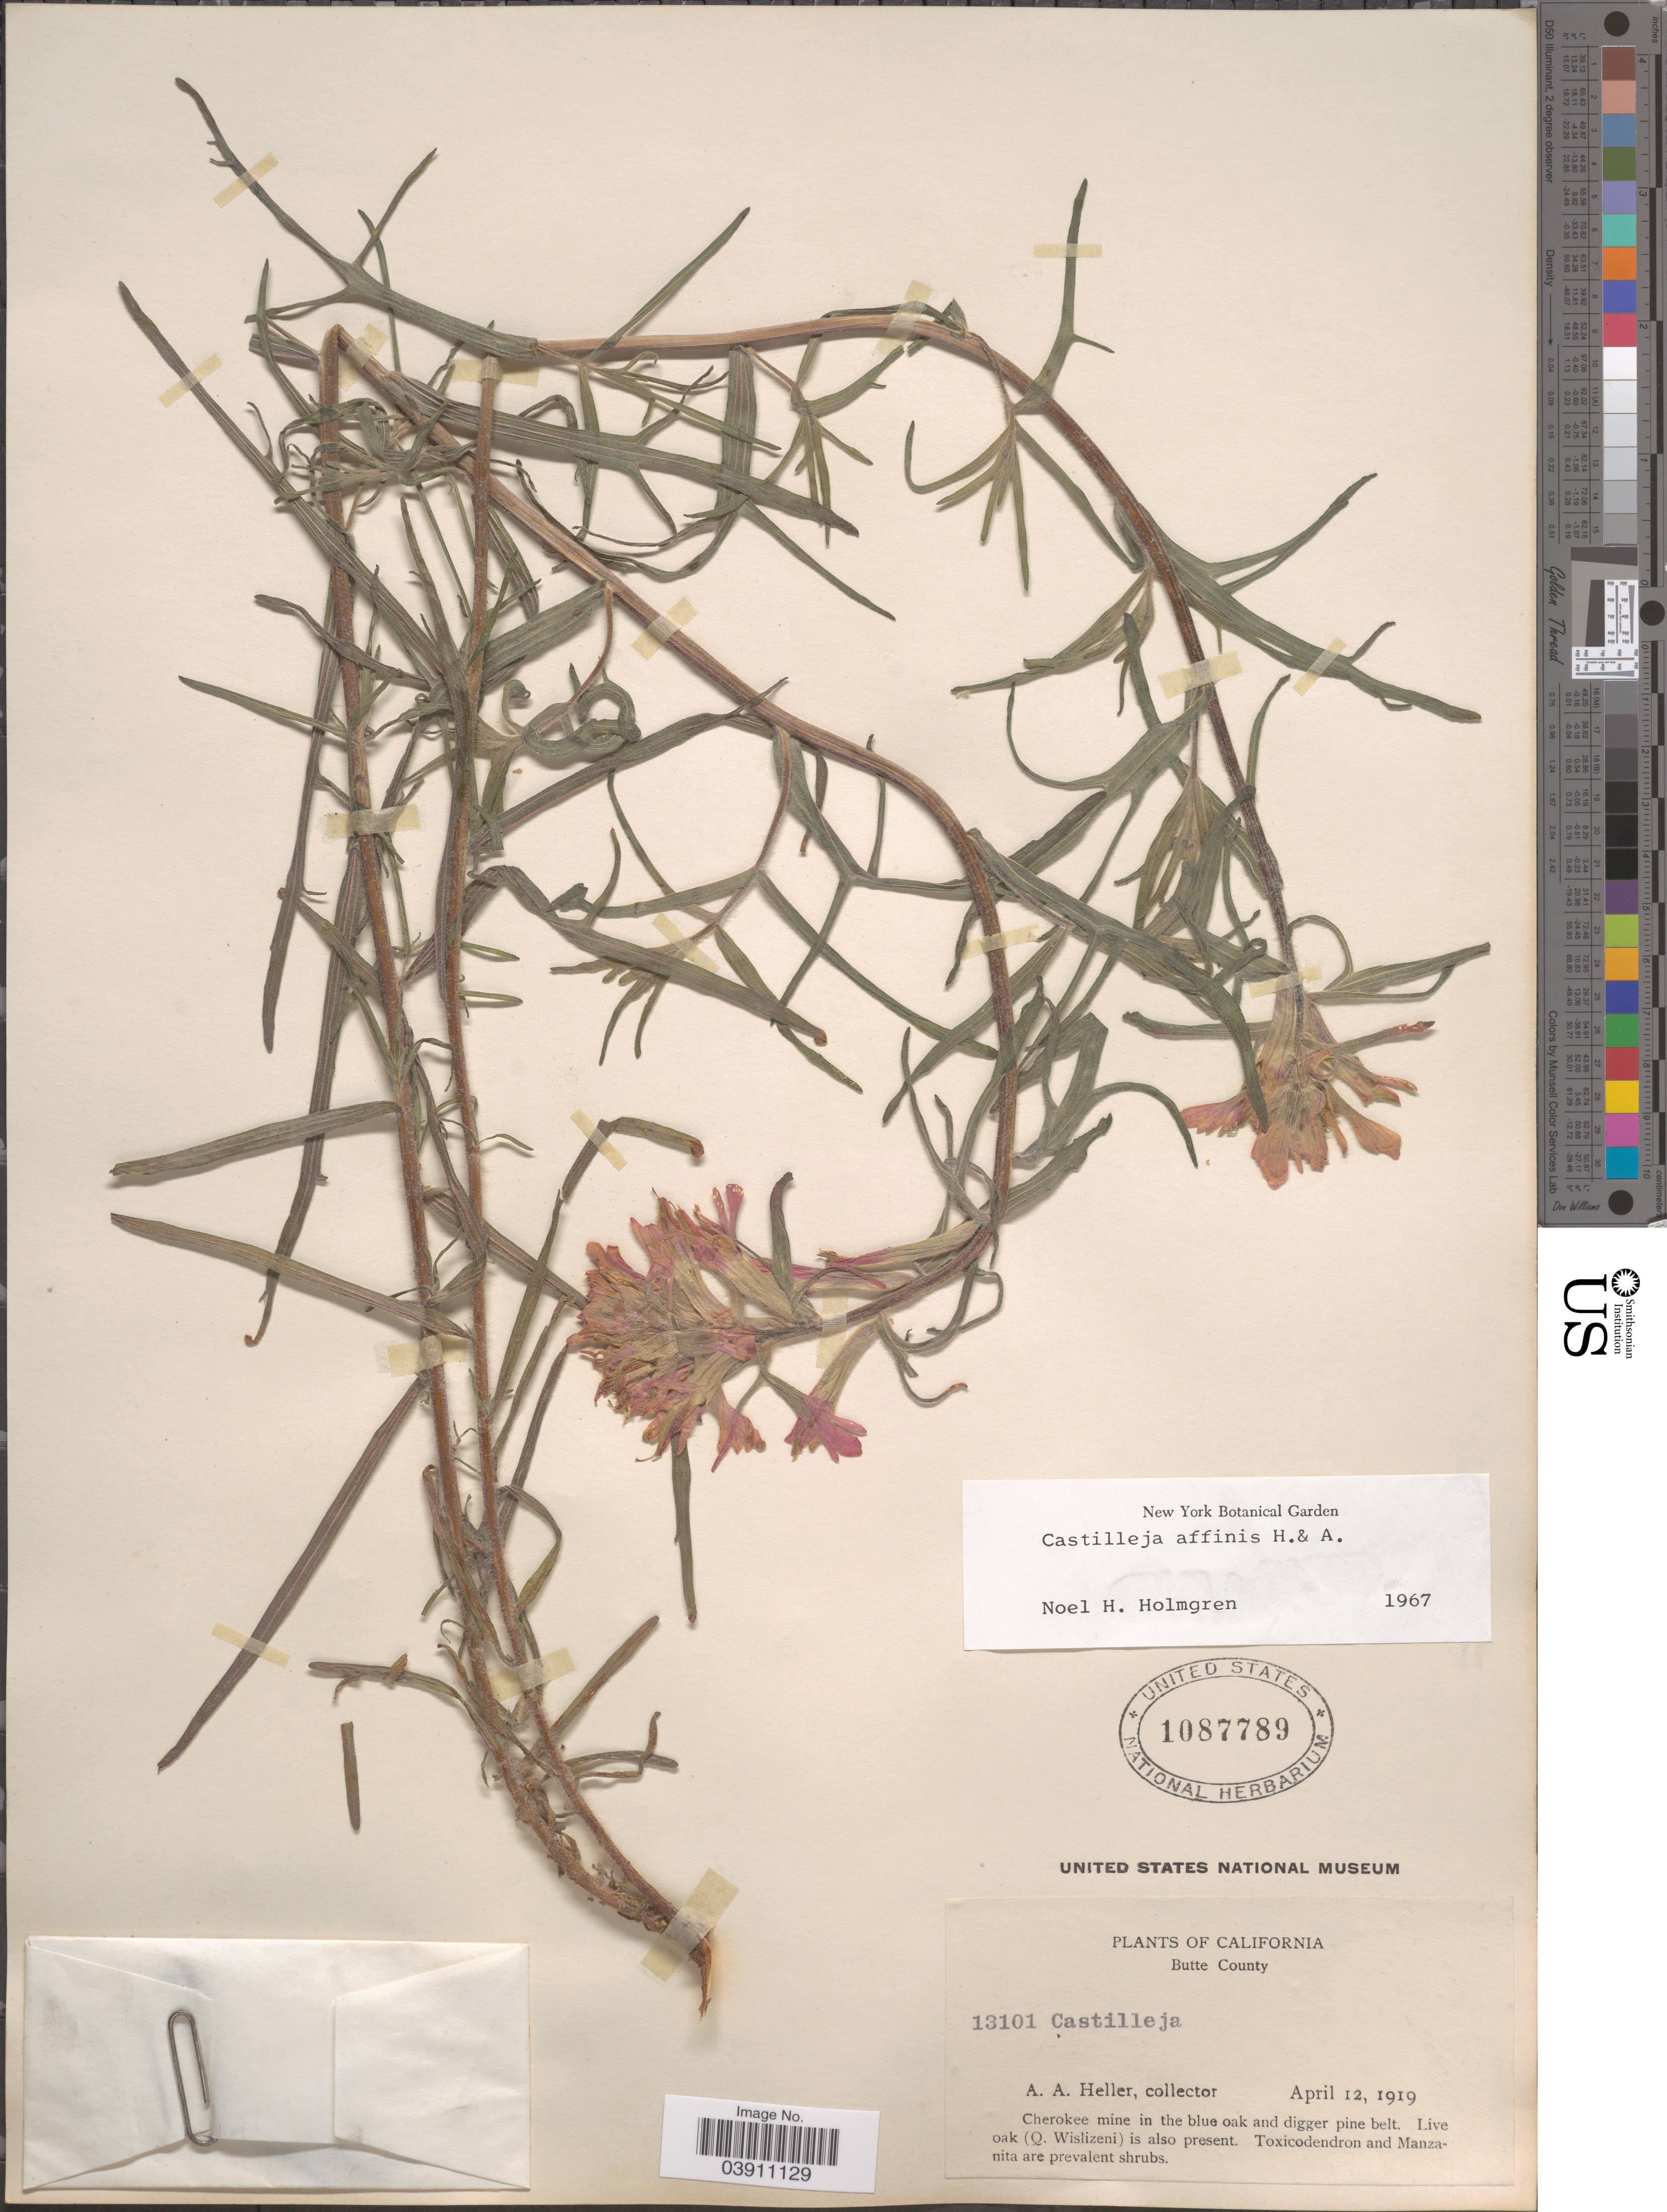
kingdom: Plantae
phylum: Tracheophyta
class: Magnoliopsida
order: Lamiales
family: Orobanchaceae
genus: Castilleja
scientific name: Castilleja affinis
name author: Hook. & Arn.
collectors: A. A. Heller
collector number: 13101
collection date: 1919-04-12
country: United States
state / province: California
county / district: Butte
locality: Butte County. Cherokee mine in the blue oak and digger pine belt.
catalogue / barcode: US 1087789